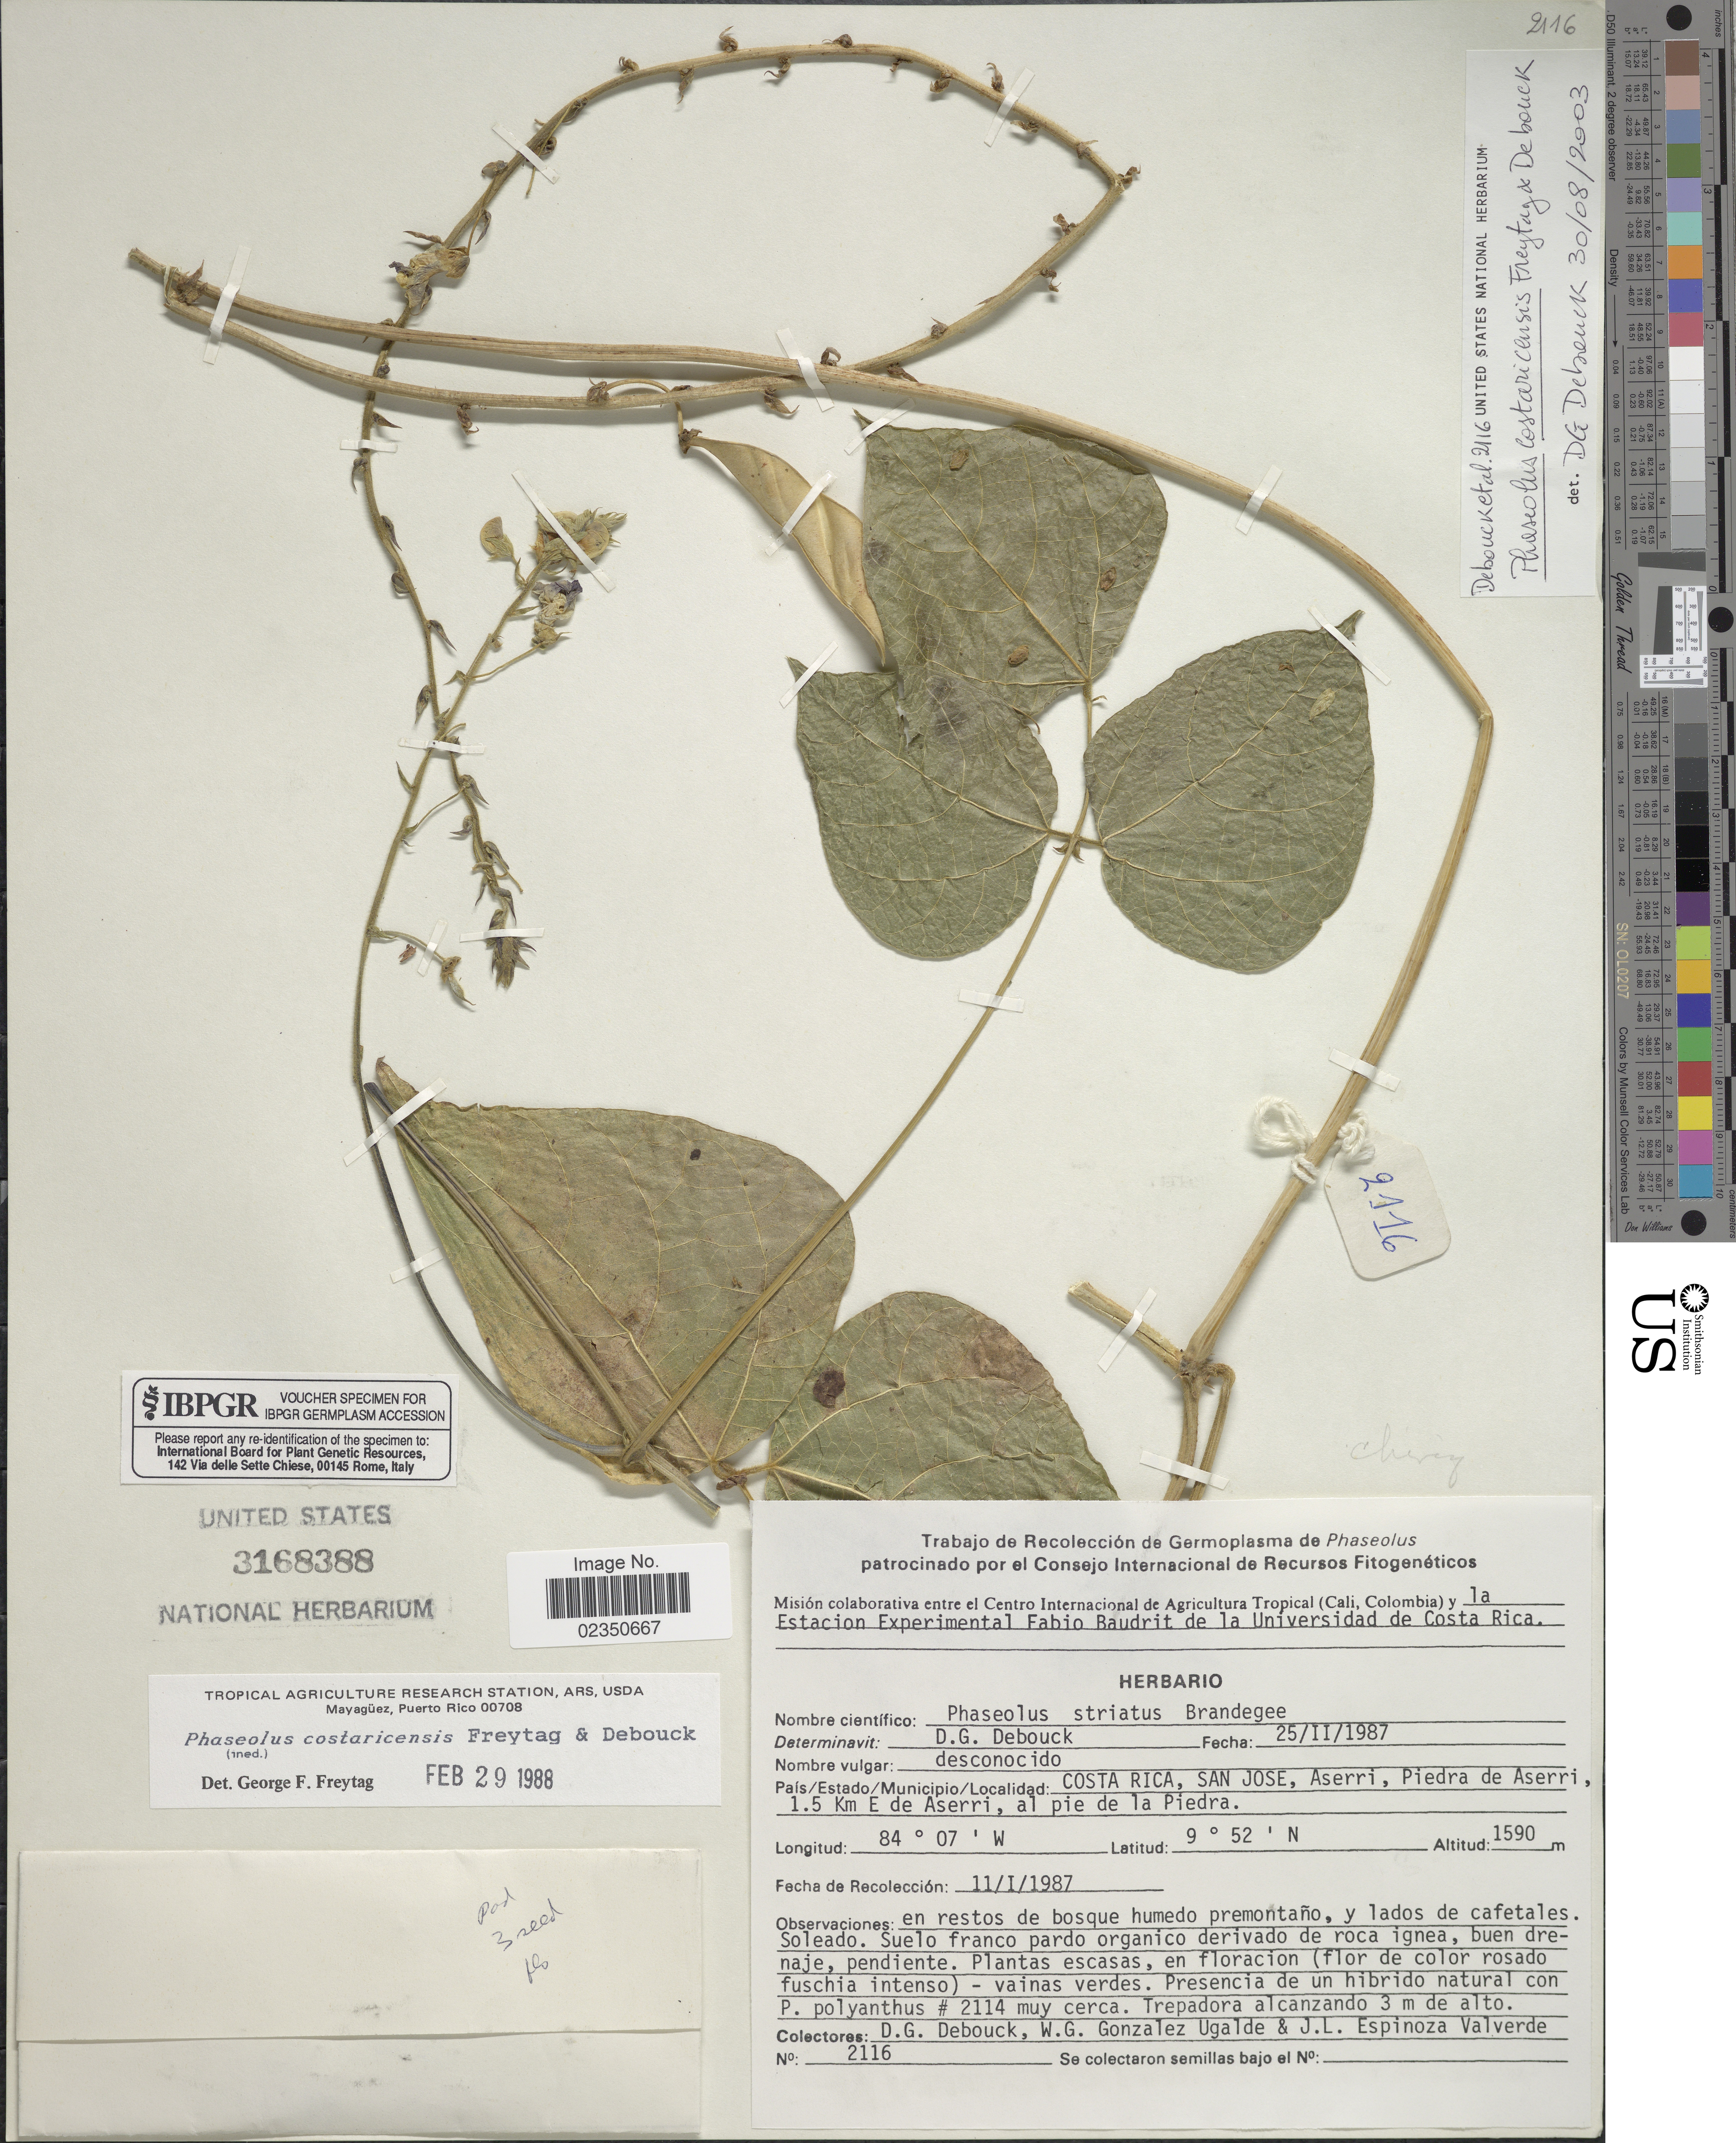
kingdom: Plantae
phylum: Tracheophyta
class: Magnoliopsida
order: Fabales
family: Fabaceae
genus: Phaseolus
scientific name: Phaseolus costaricensis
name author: Freytag & Debouck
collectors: D. Debouck, W. Gonzalez U. & J. Espinoza Valverde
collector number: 2116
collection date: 1987-01-11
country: Costa Rica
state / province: San José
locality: Aserri, Piedra de Aserri, 1.5 Km E de Aserri, al pie de la Piedra.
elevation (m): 1590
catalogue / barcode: US 3168388